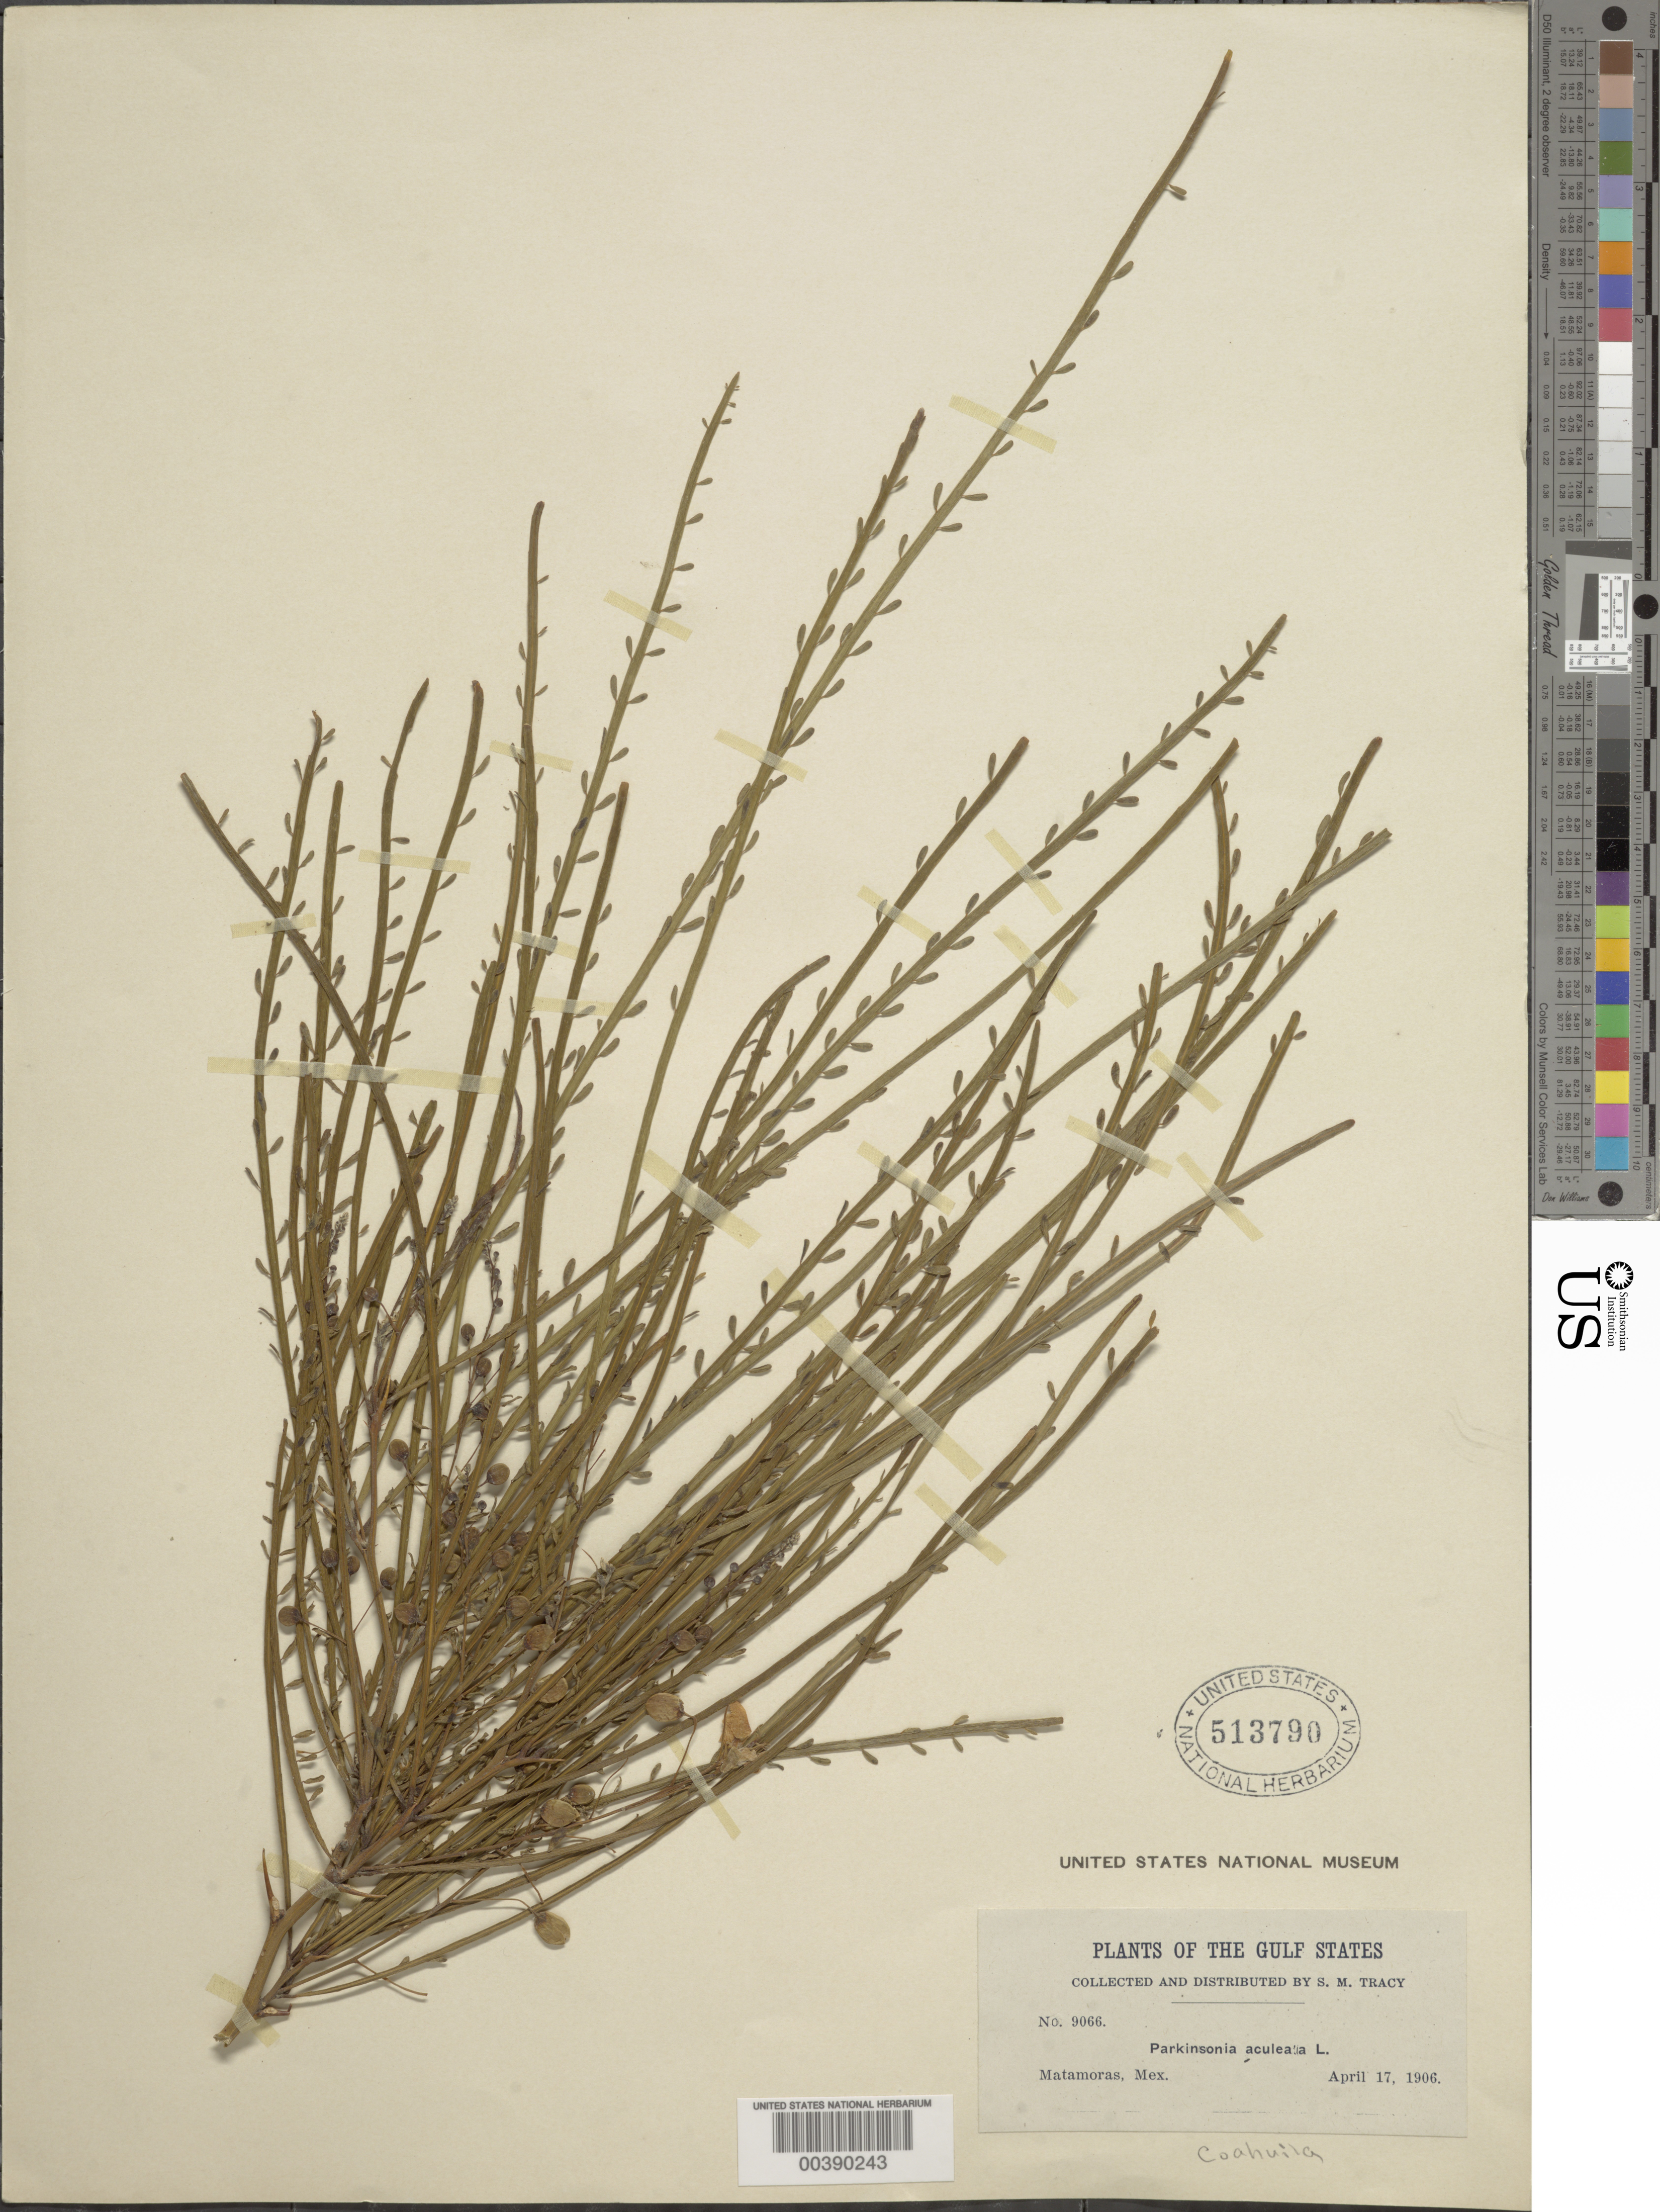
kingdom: Plantae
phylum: Tracheophyta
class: Magnoliopsida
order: Fabales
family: Fabaceae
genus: Parkinsonia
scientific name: Parkinsonia aculeata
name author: L.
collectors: S. M. Tracy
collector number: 9066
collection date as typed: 17 Apr 1906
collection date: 1906-04-17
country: Mexico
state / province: Coahuila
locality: Matamoras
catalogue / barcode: US 513790